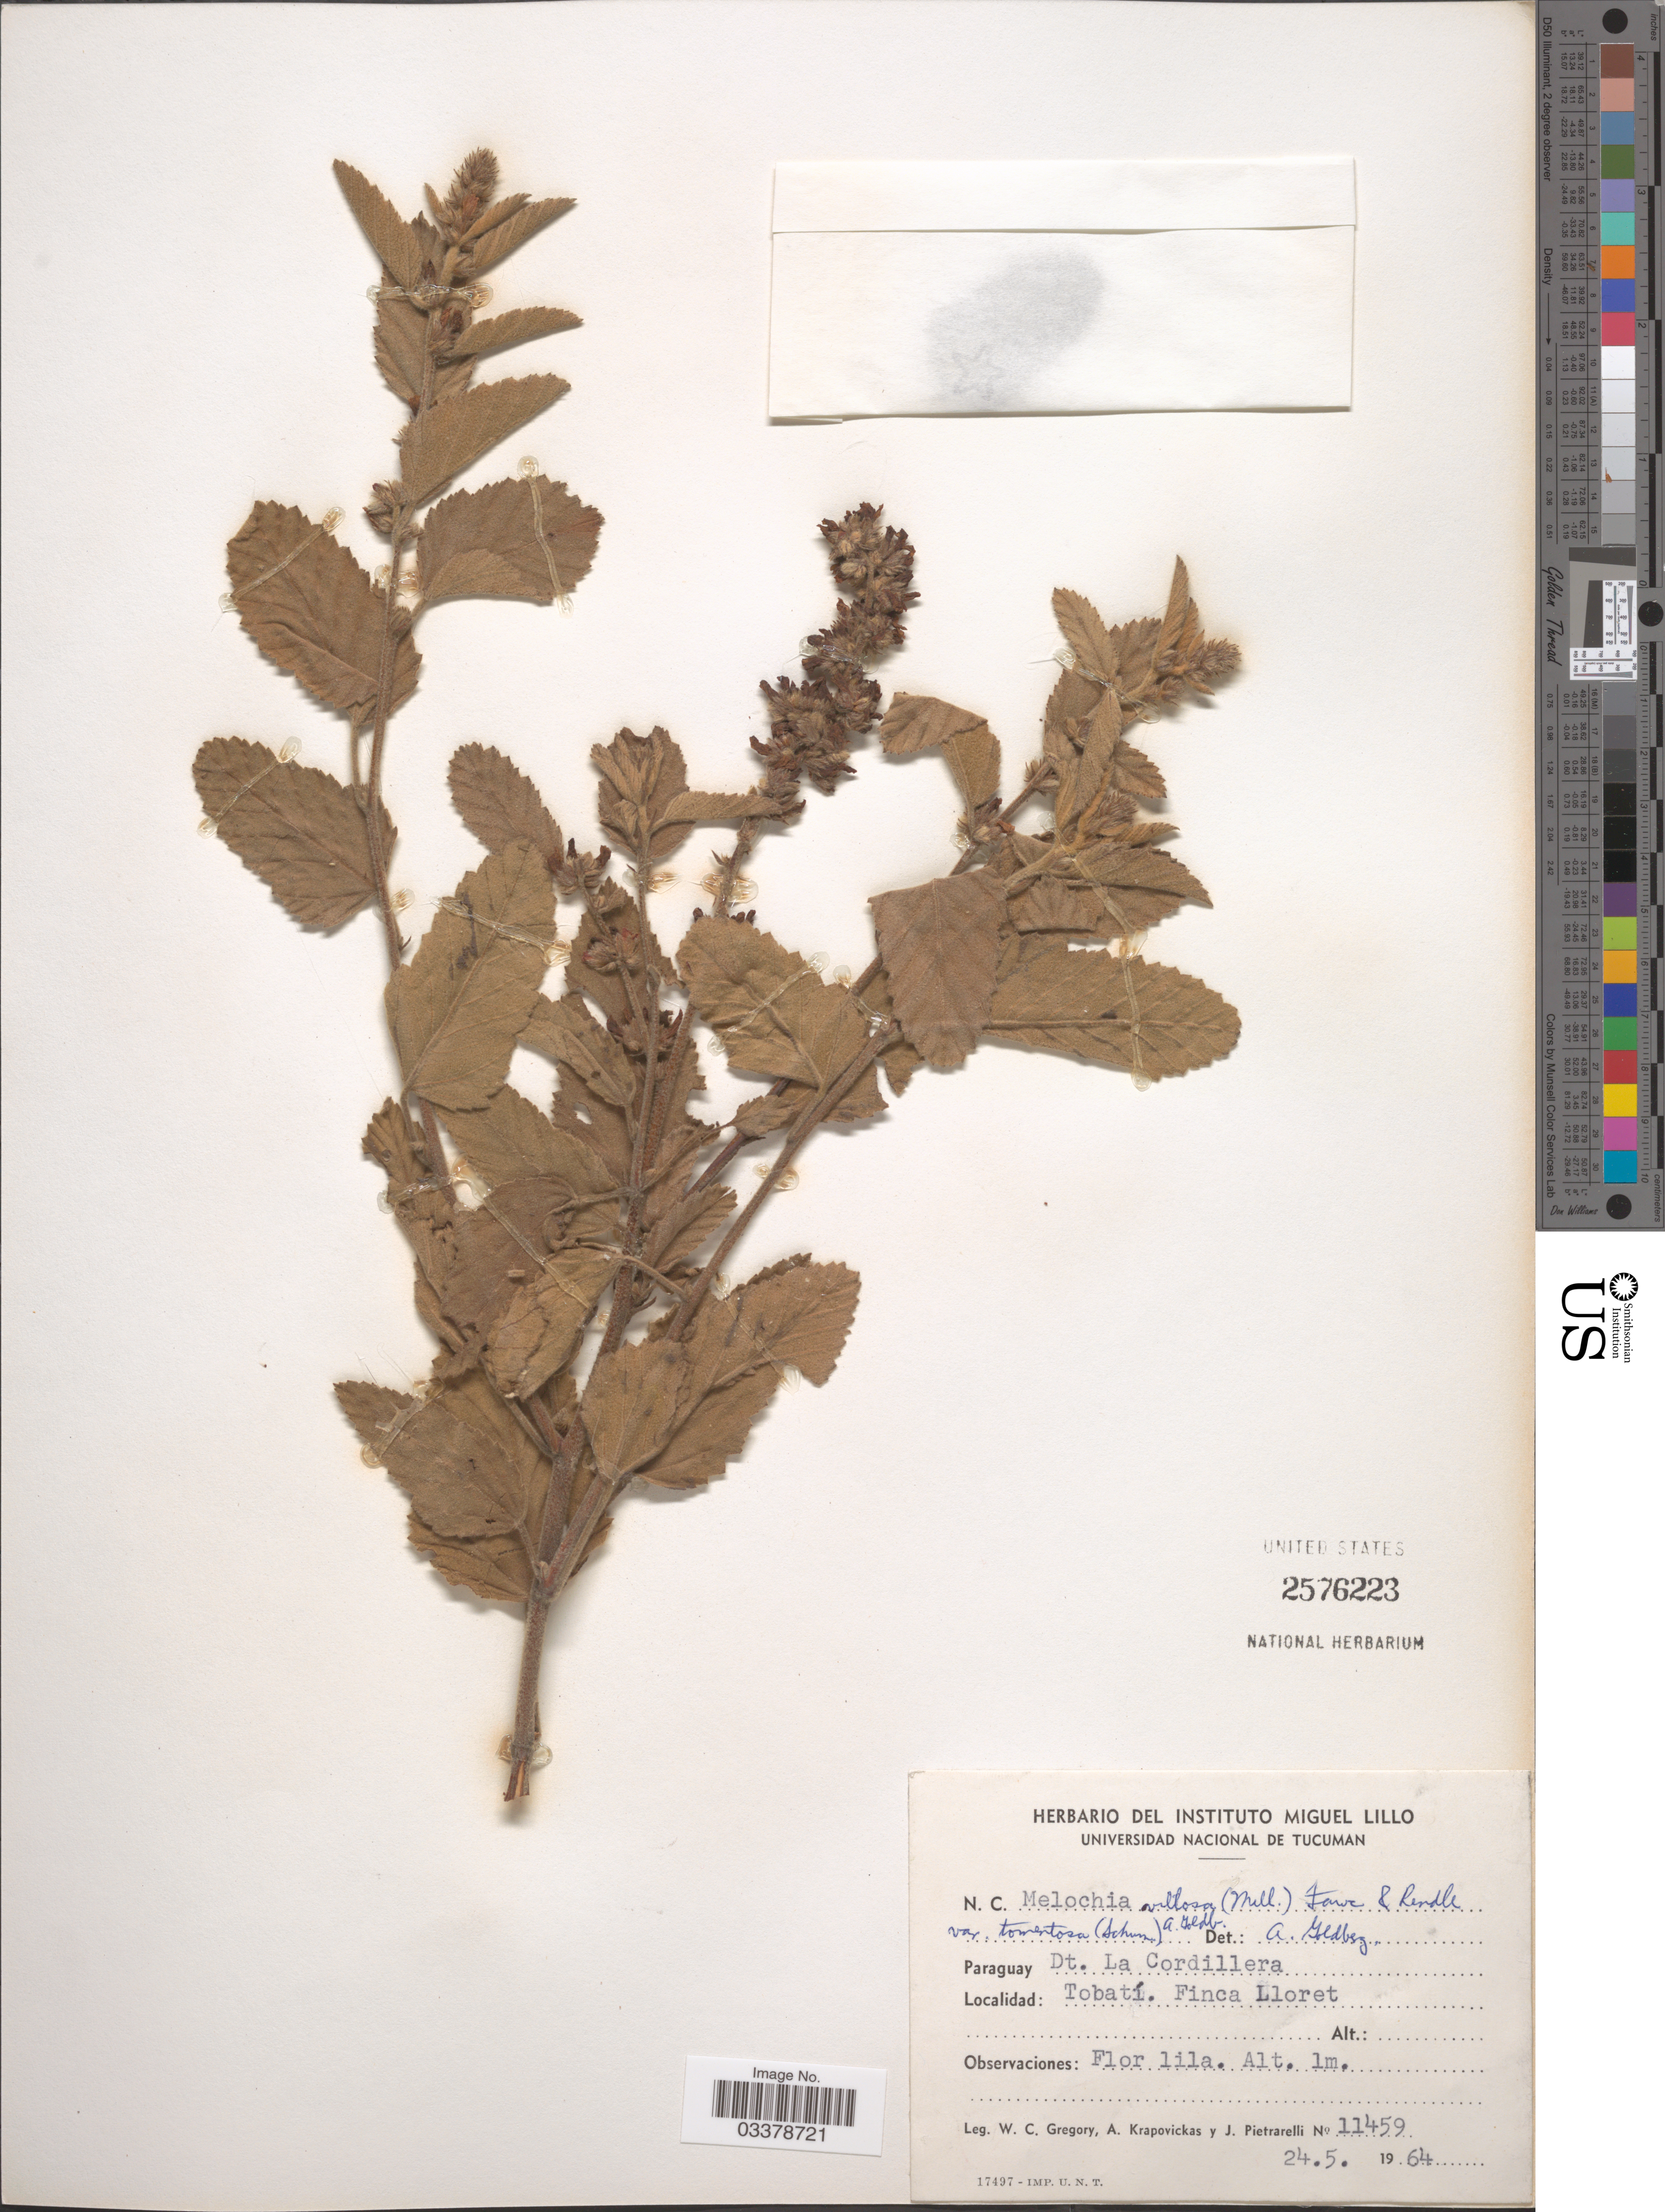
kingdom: Plantae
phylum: Tracheophyta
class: Magnoliopsida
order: Malvales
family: Malvaceae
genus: Melochia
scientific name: Melochia spicata var. tomentosa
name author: (K. Schum.) Dorr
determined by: Dorr, L. J., (BOT), Smithsonian Institution - National Museum of Natural History (UNITED STATES)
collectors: W. C. Gregory, A. Krapovickas & J. Pietrarelli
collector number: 11459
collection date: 1964-05-24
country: Paraguay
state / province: Cordillera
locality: Paraguay Dt. La Cordillera. Tobatí. Finca Lloret.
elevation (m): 1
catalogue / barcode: US 2576223